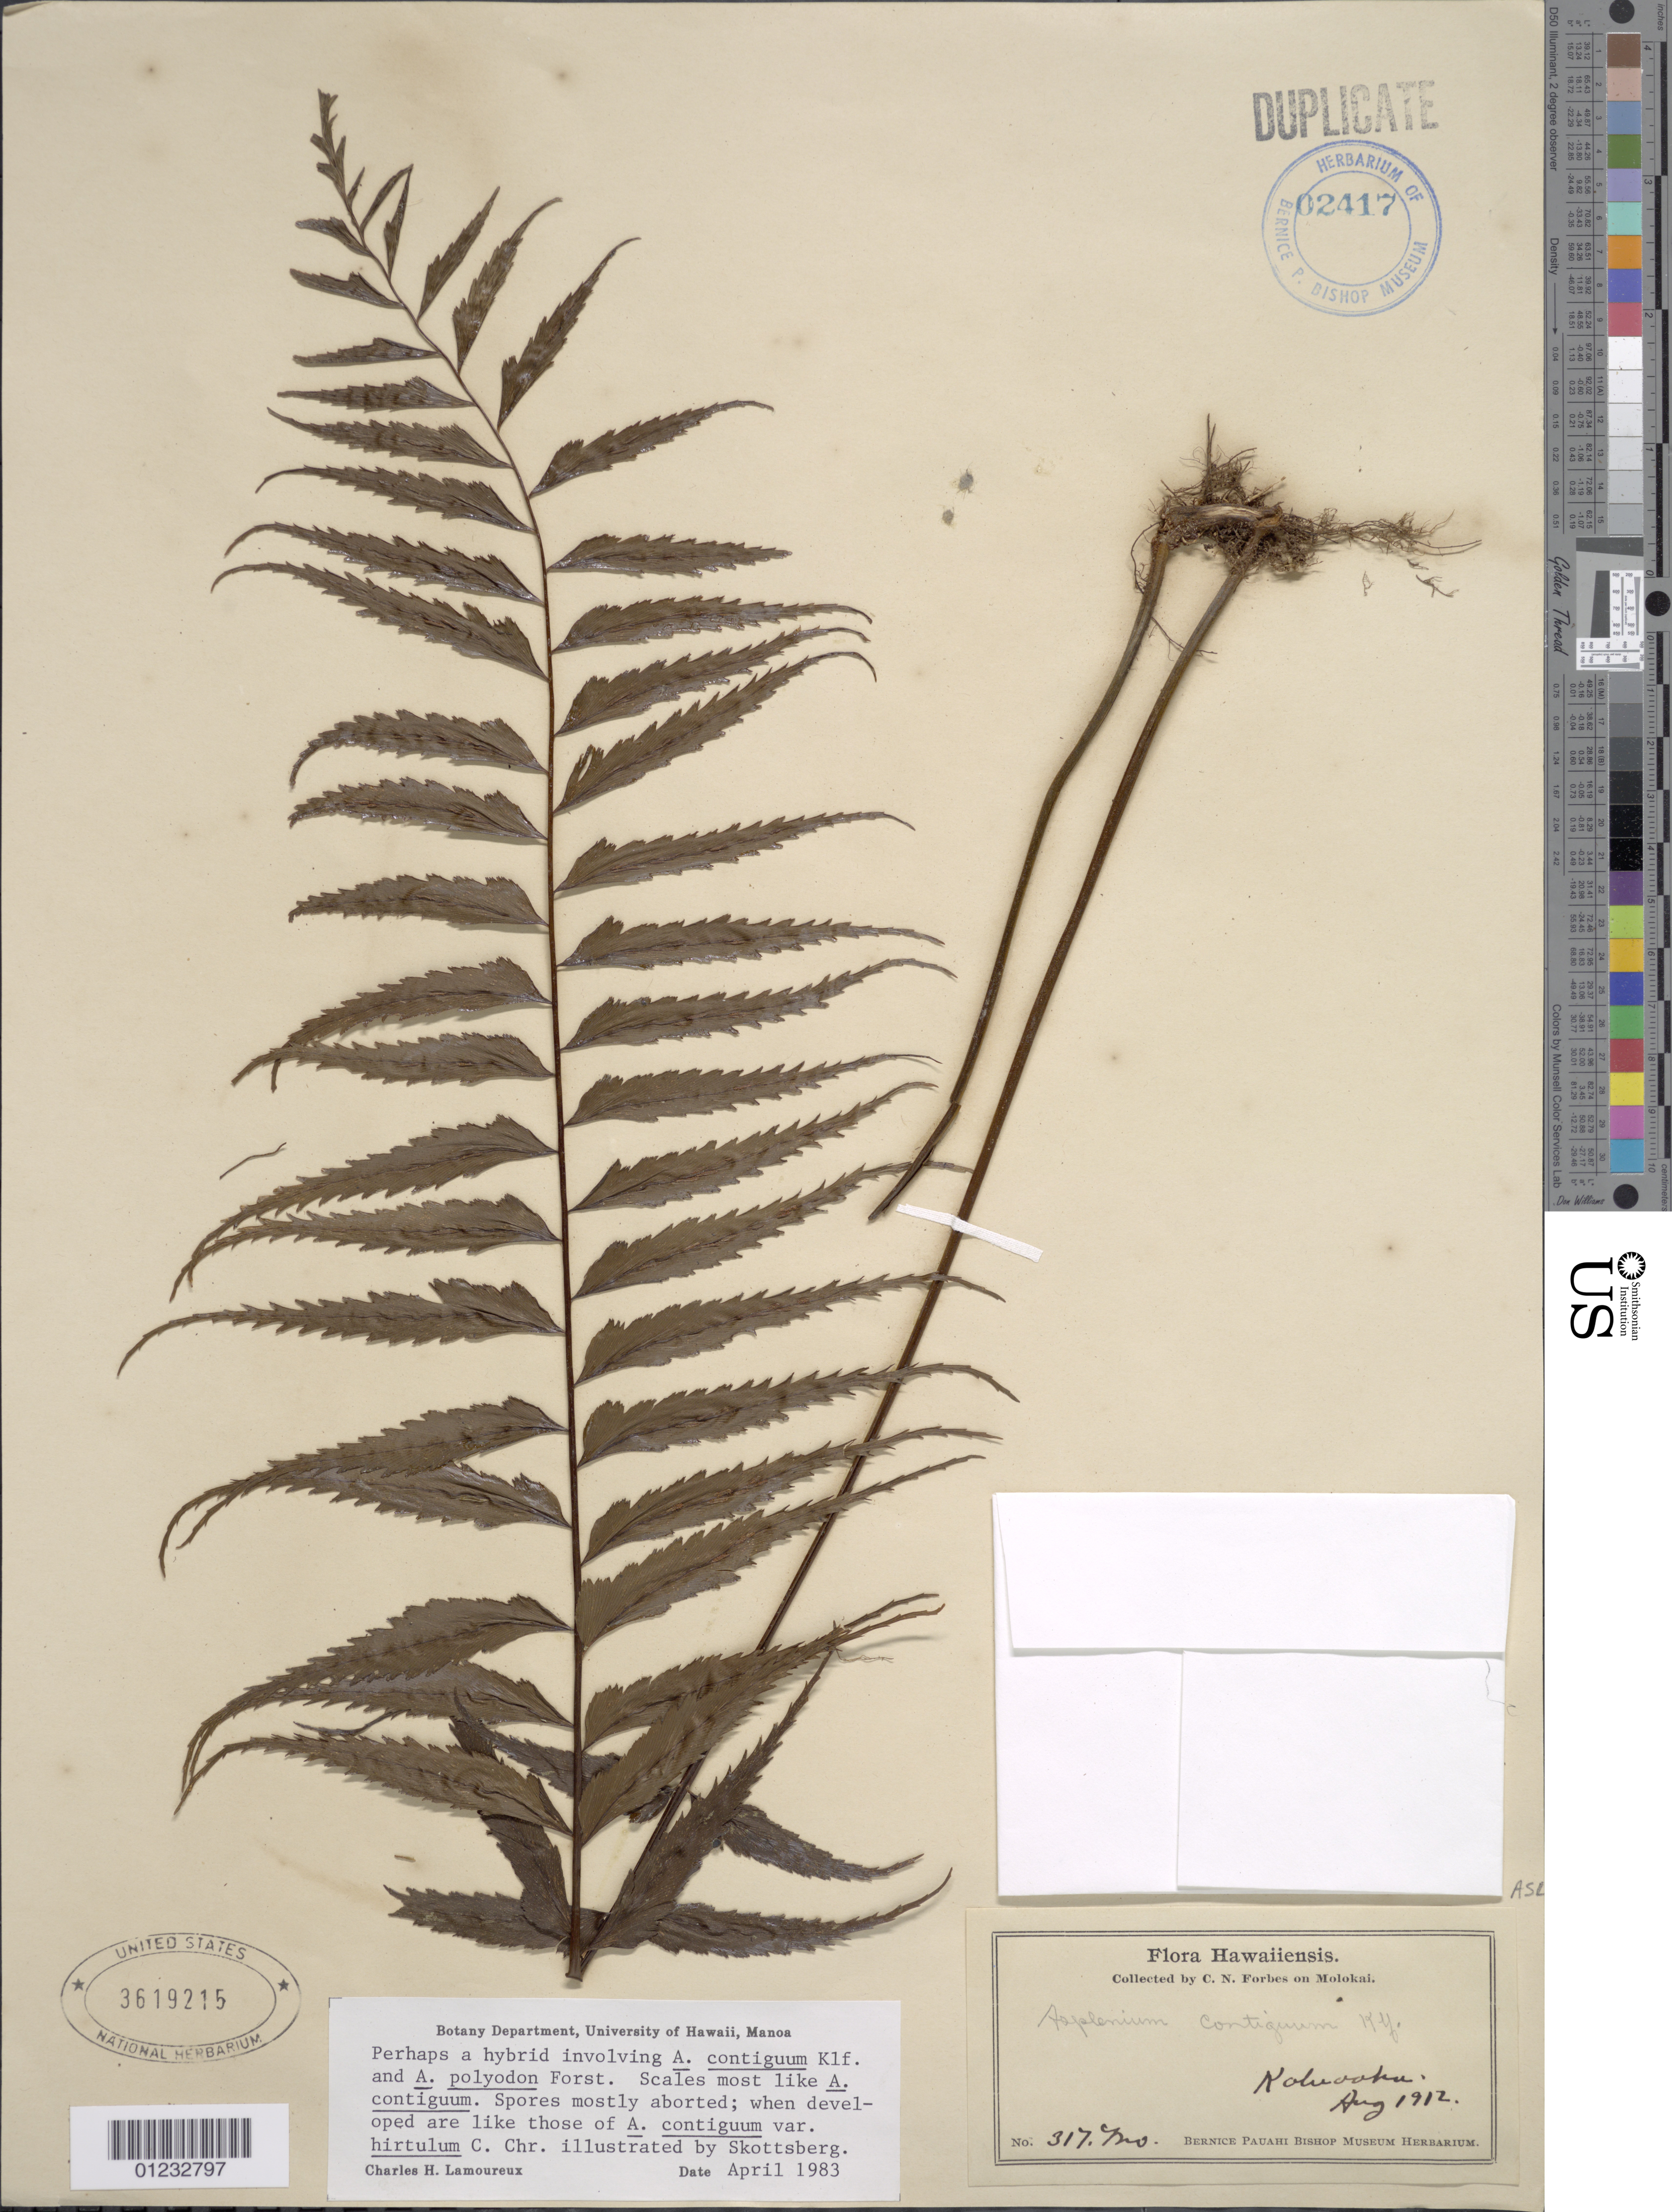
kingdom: Plantae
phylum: Tracheophyta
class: Polypodiopsida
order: Polypodiales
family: Aspleniaceae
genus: Asplenium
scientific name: Asplenium contiguum var. contiguum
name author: Kaulf.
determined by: Wagner, W. L., (BOT), Smithsonian Institution - National Museum of Natural History (UNITED STATES)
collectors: C. N. Forbes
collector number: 317.Mo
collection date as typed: Aug 1912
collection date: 1912-08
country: United States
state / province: Hawaii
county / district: Maui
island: Moloka'i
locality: Kaluaaha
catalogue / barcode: US 3619215